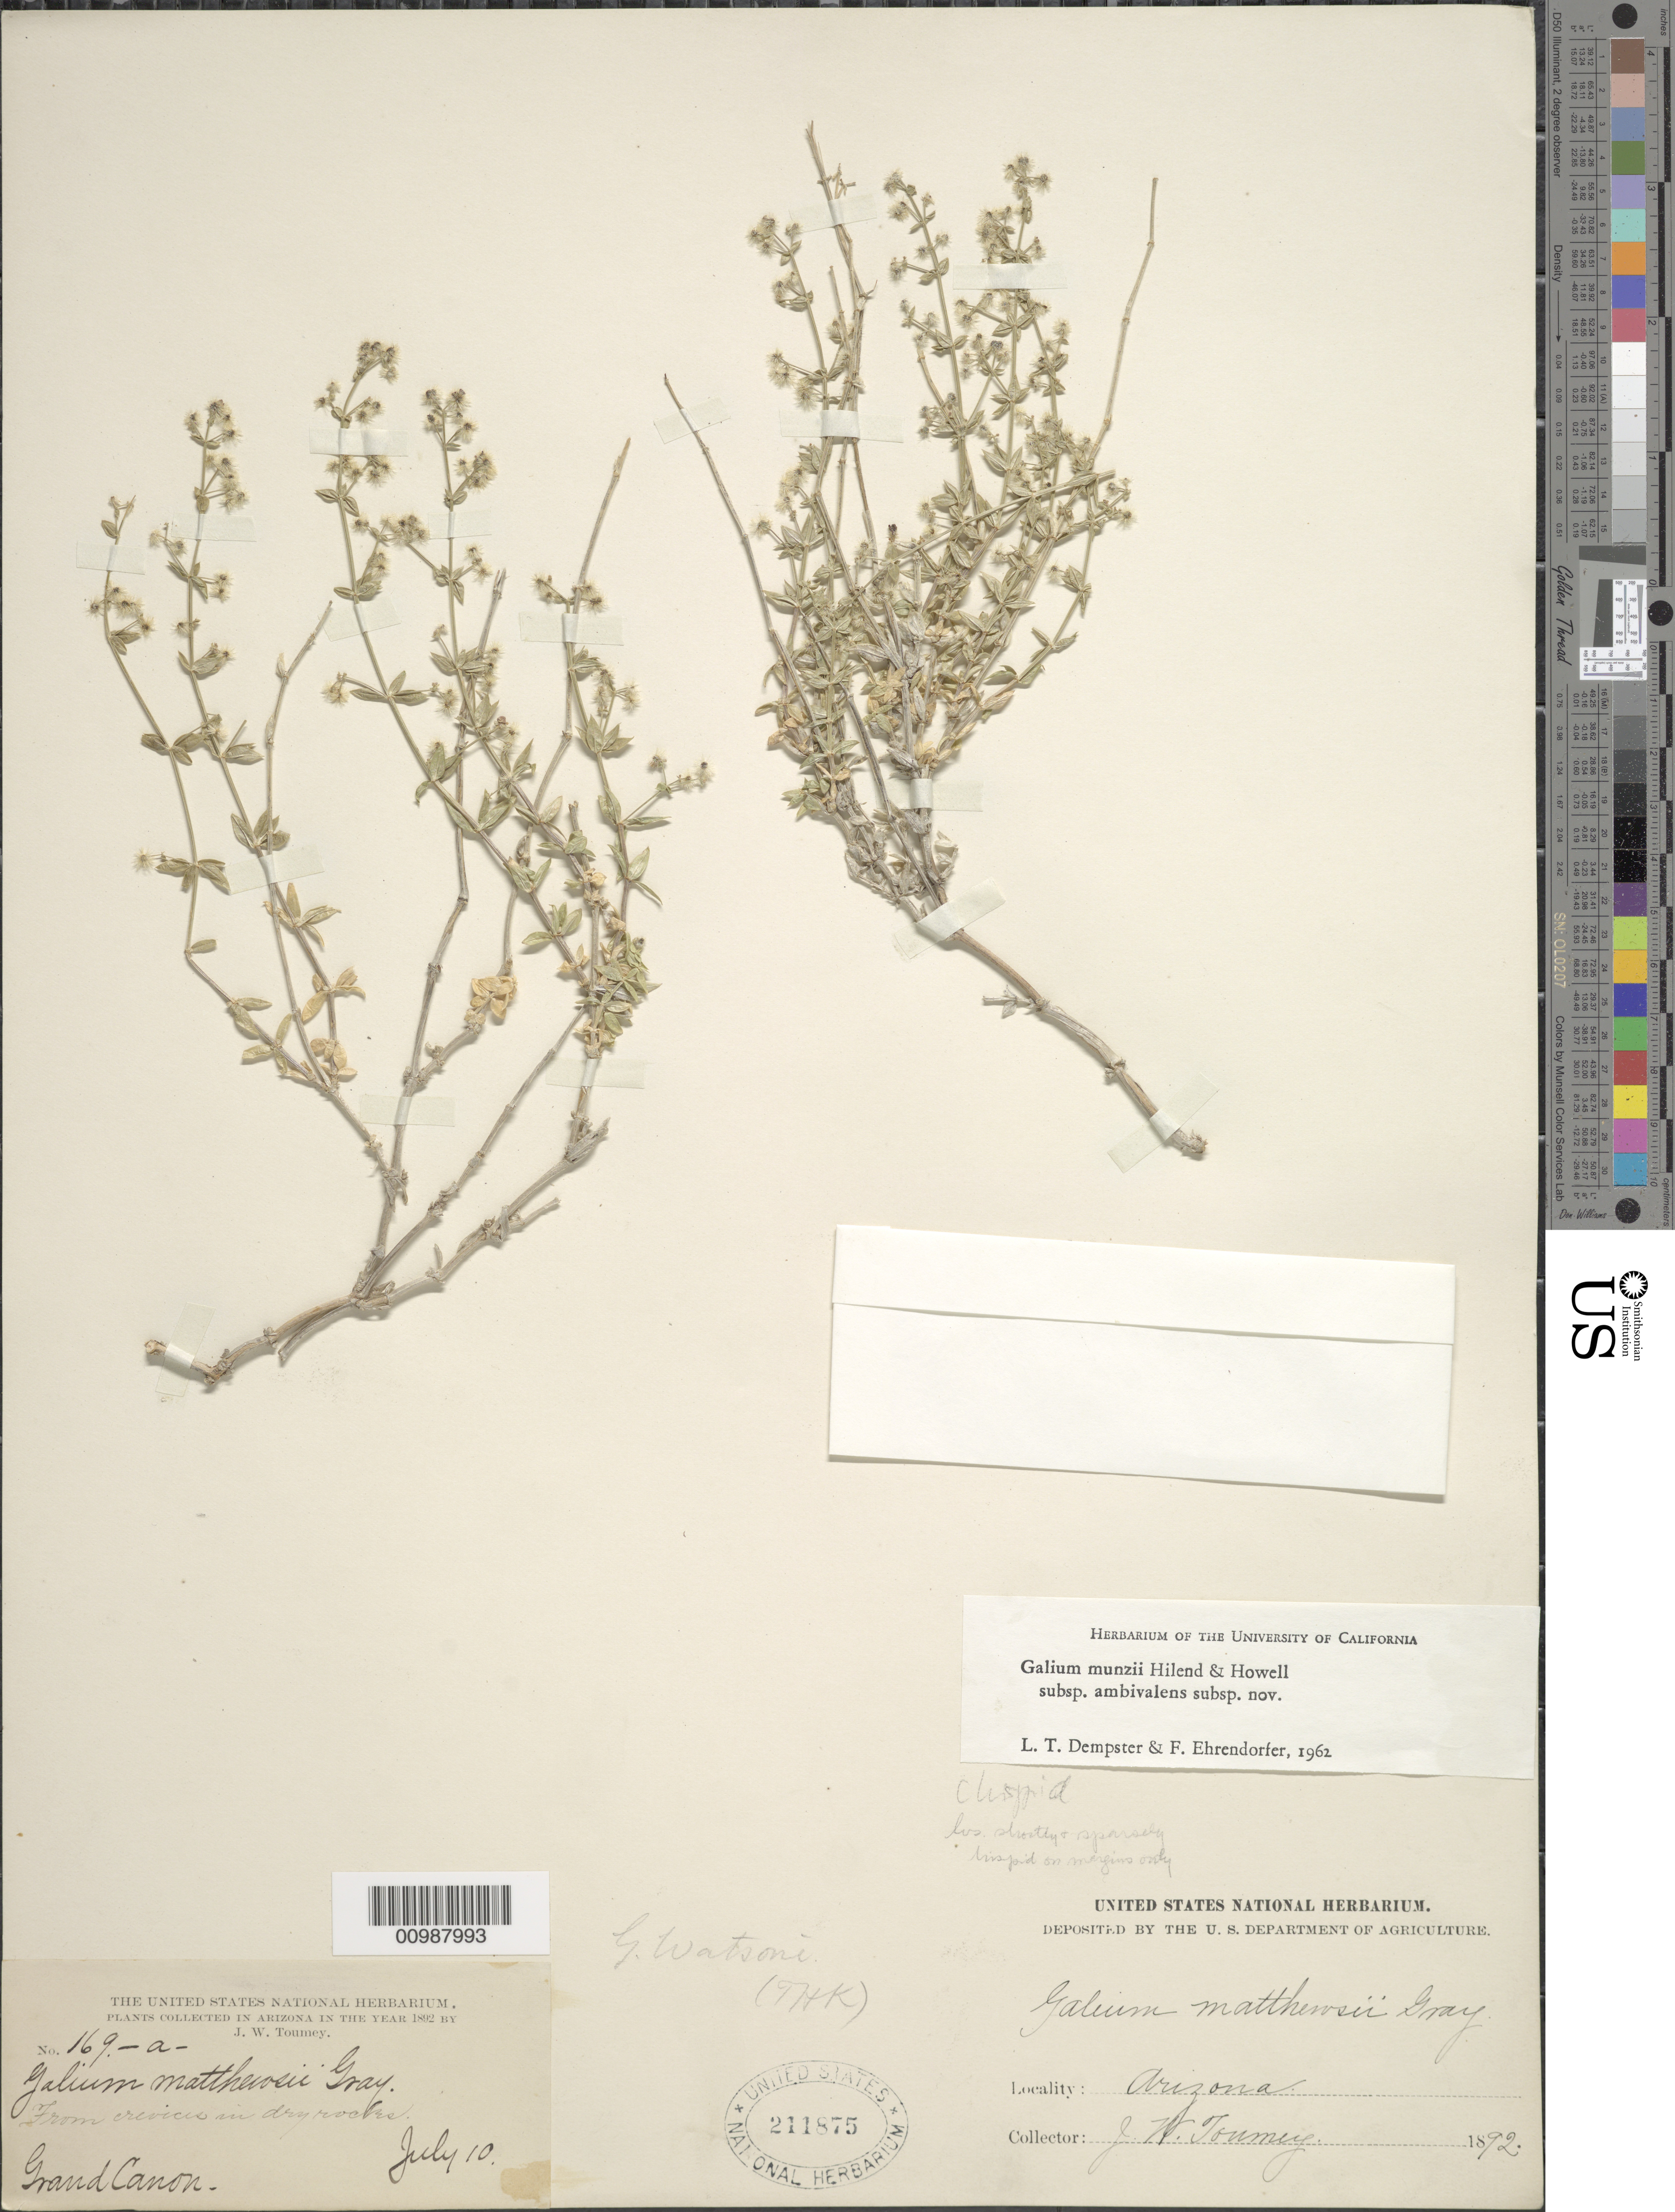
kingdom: Plantae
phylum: Tracheophyta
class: Magnoliopsida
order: Gentianales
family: Rubiaceae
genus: Galium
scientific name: Galium munzii subsp. munzii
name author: Hilend & J.T. Howell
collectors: J. W. Toumey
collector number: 169A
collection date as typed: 10 Jul 1892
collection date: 1892-07-10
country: United States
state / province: Arizona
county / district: Coconino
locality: Grand Canyon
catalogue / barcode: US 211875